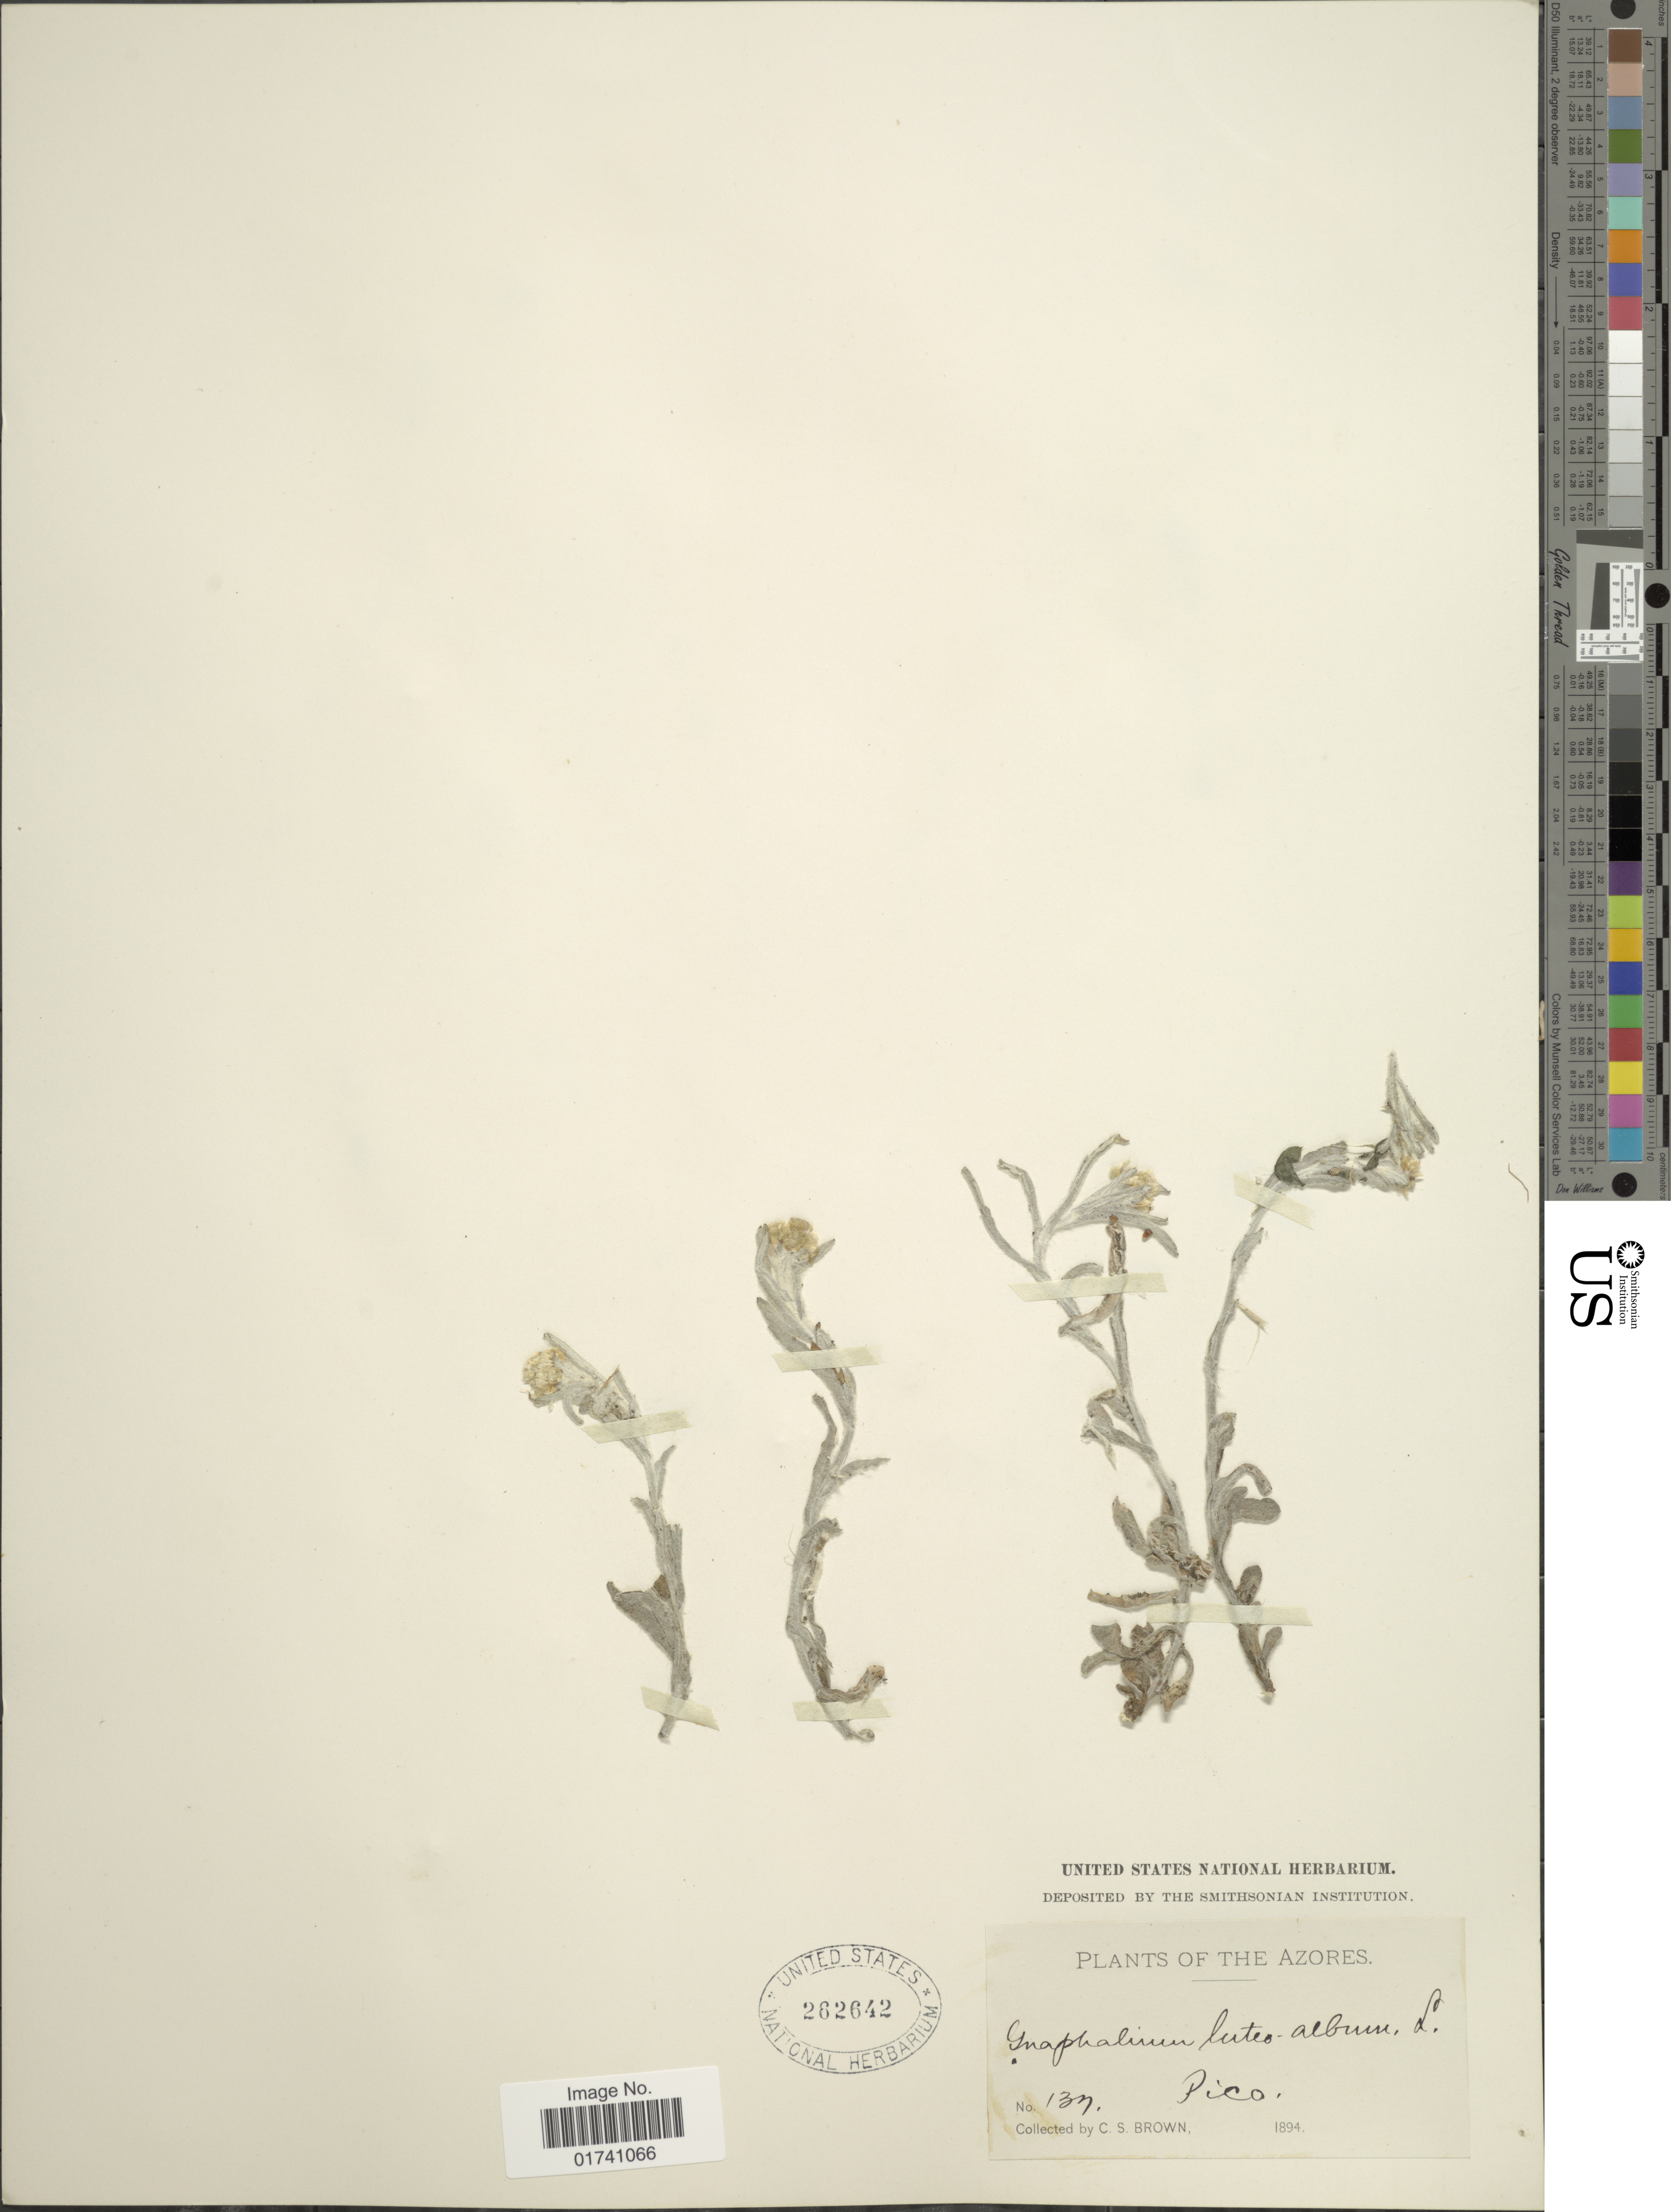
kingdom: Plantae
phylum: Tracheophyta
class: Magnoliopsida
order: Asterales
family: Asteraceae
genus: Laphangium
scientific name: Laphangium luteoalbum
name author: (L.) Tzvelev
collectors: C. S. Brown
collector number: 137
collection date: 1894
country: Portugal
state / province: Azores (Aut. Reg.)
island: Pico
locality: Pico.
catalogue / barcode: US 262642